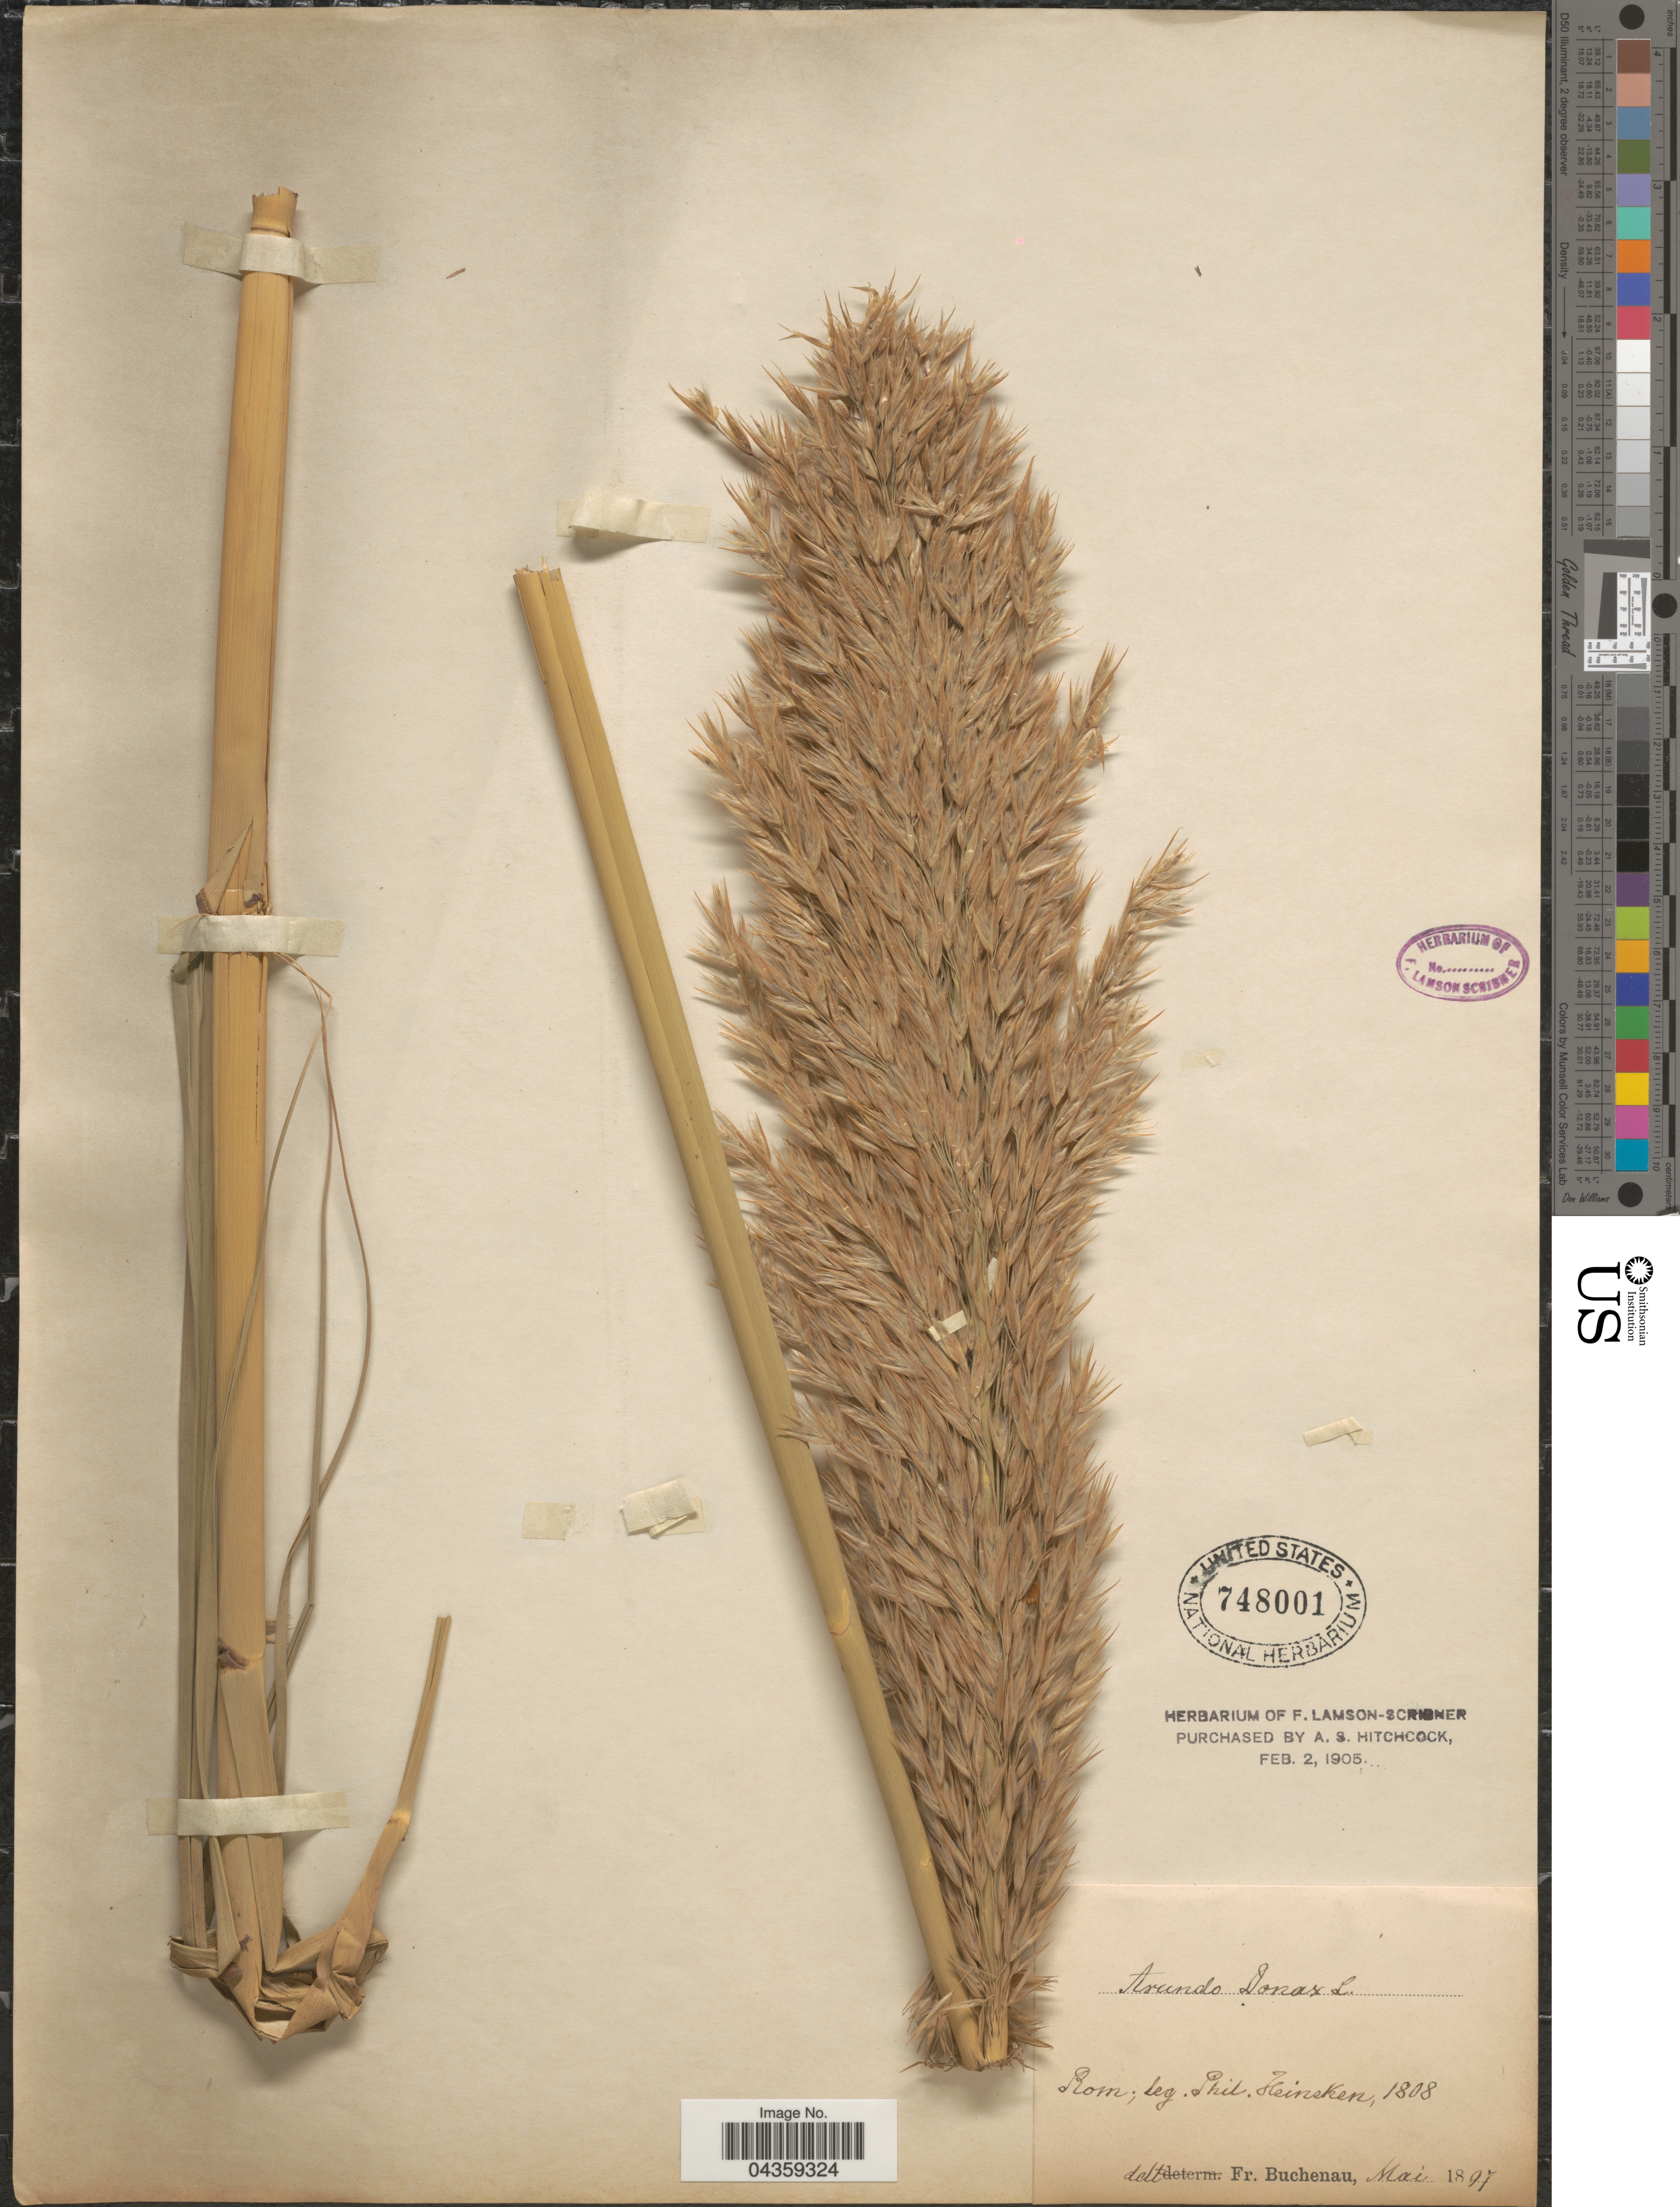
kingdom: Plantae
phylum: Tracheophyta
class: Liliopsida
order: Poales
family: Poaceae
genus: Arundo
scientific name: Arundo donax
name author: L.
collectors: P. Heinsken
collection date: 1808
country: Italy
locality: Rom.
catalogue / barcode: US 748001